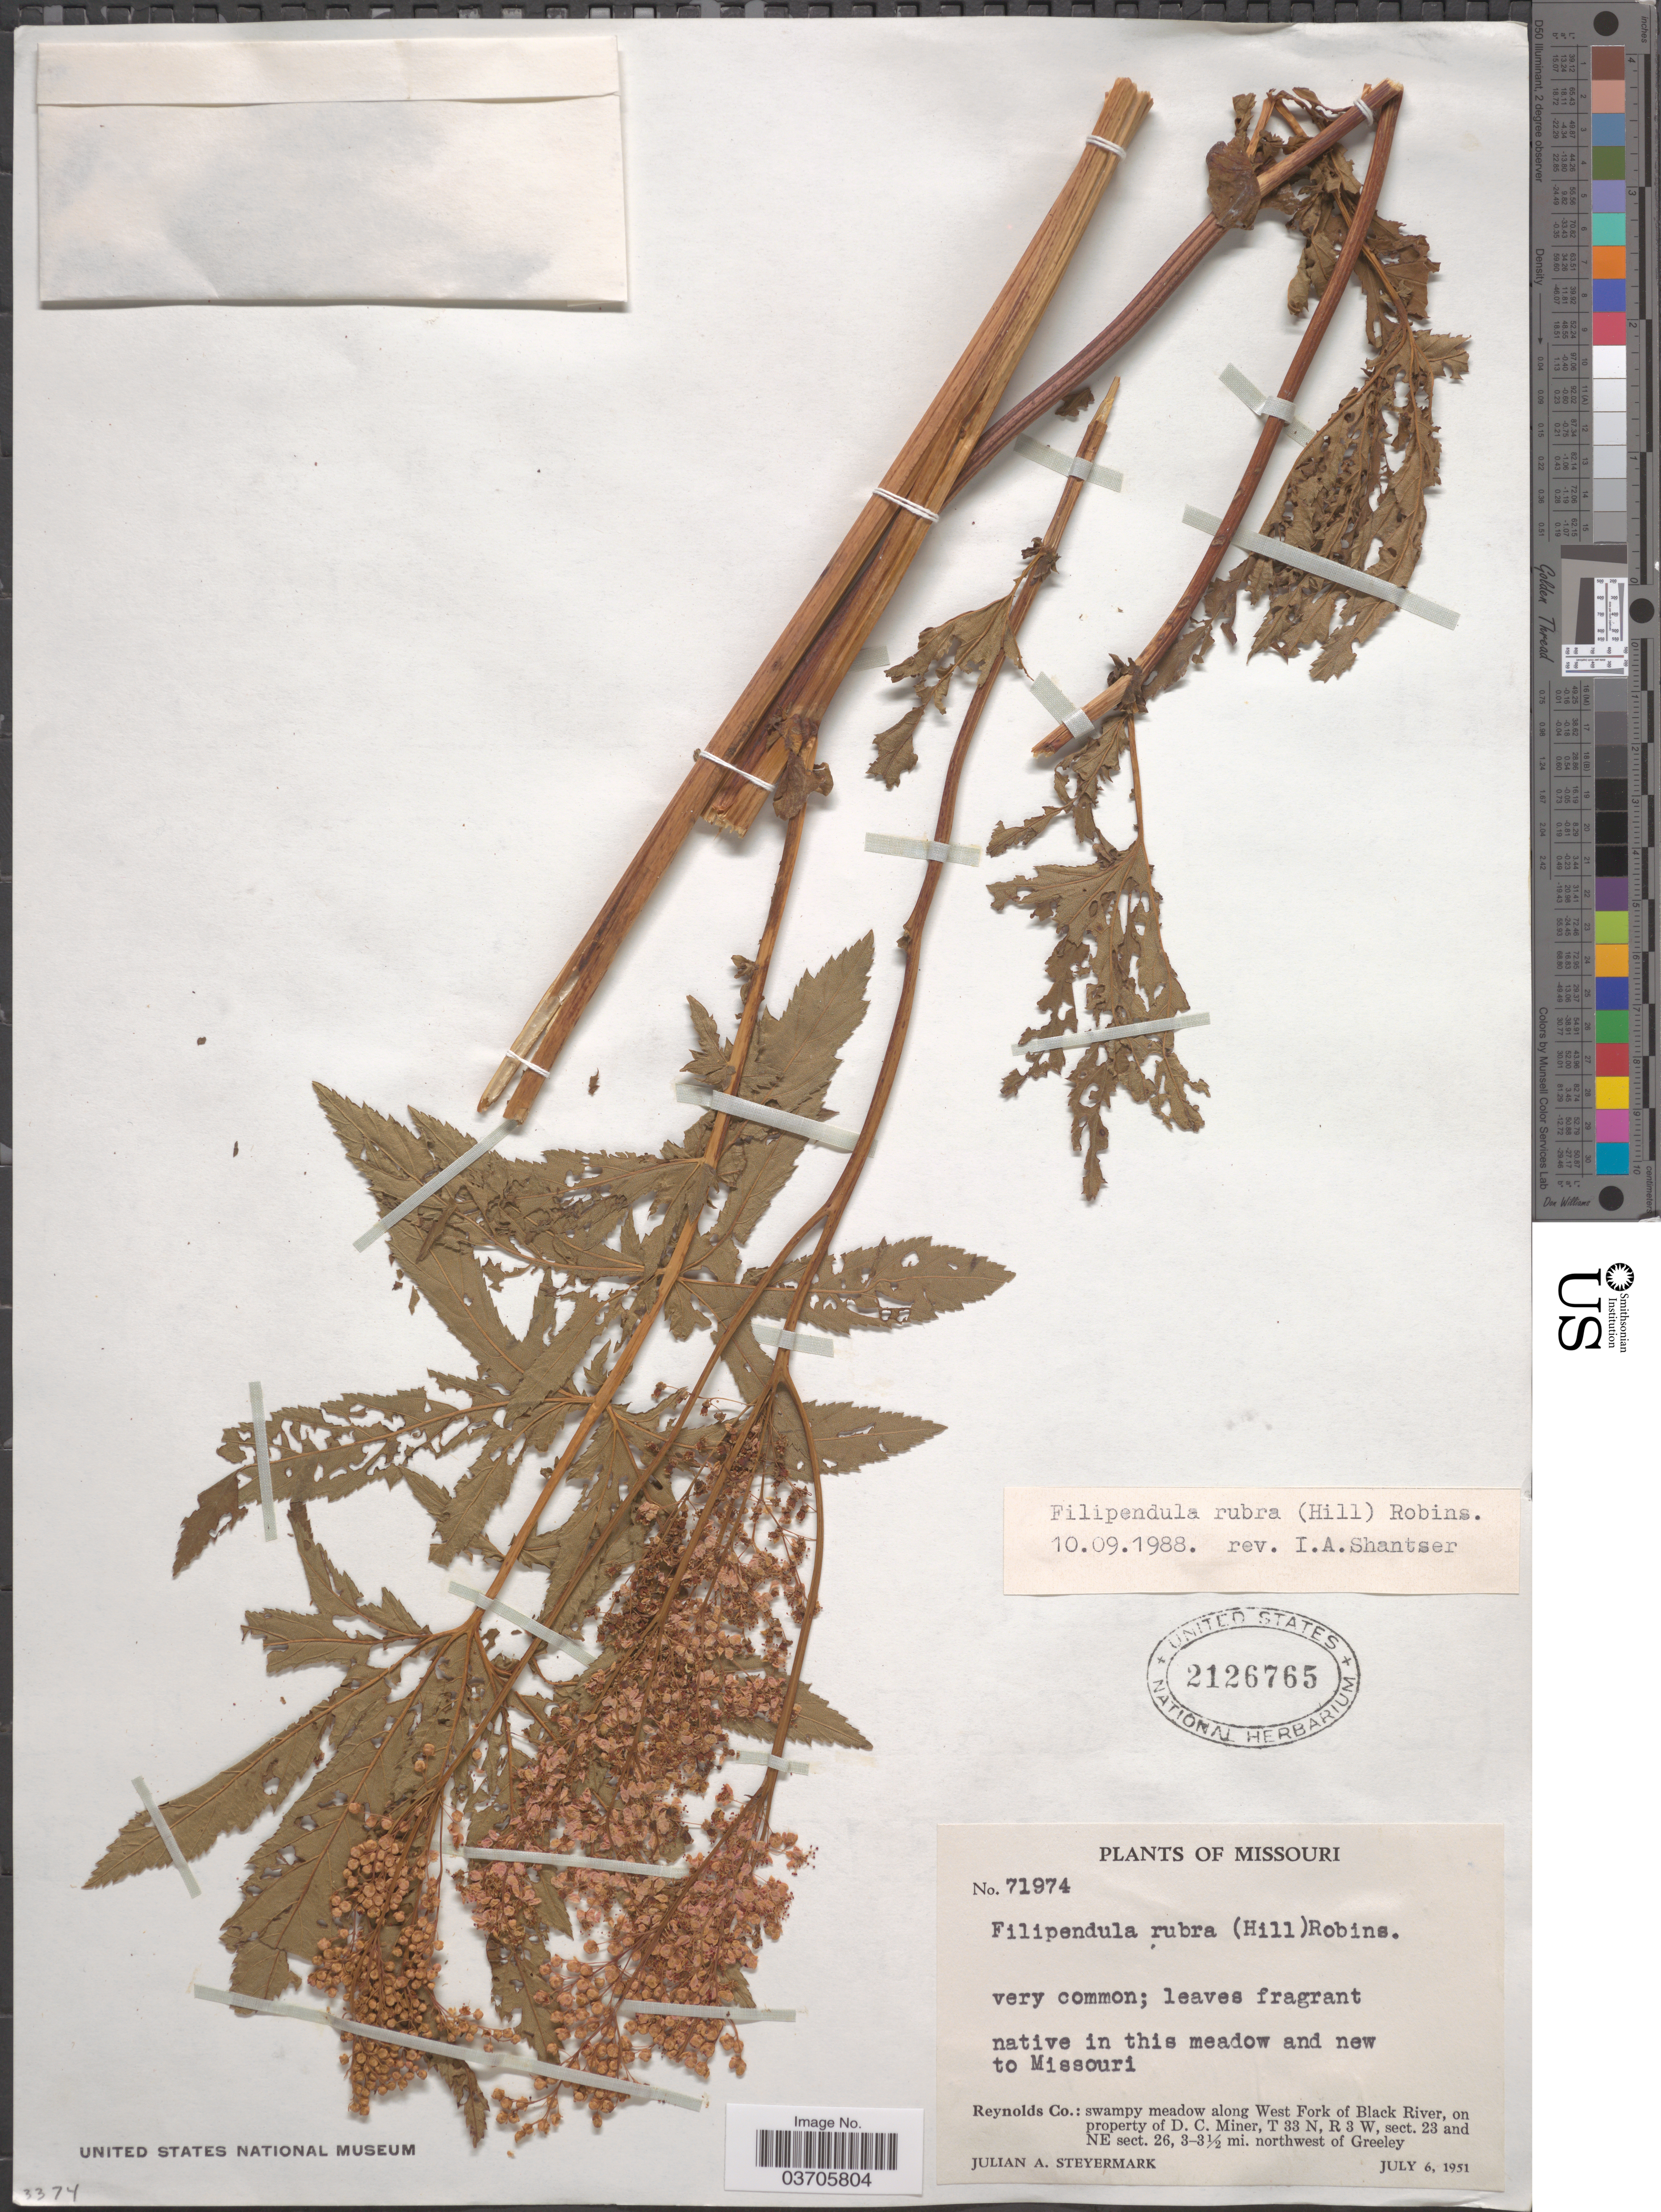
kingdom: Plantae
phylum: Tracheophyta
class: Magnoliopsida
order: Rosales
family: Rosaceae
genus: Filipendula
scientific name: Filipendula rubra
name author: (Hill) B.L. Rob.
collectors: J. Steyermark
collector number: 71974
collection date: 1951-07-06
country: United States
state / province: Missouri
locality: Reynolds Co.: swampy meadow along West Fork of Black River, on property of D. C. Miner, T 33 N, R 3 W, sect. 23 and NE sect. 26, 3-3½ mi. northwest of Greeley.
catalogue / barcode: US 2126765